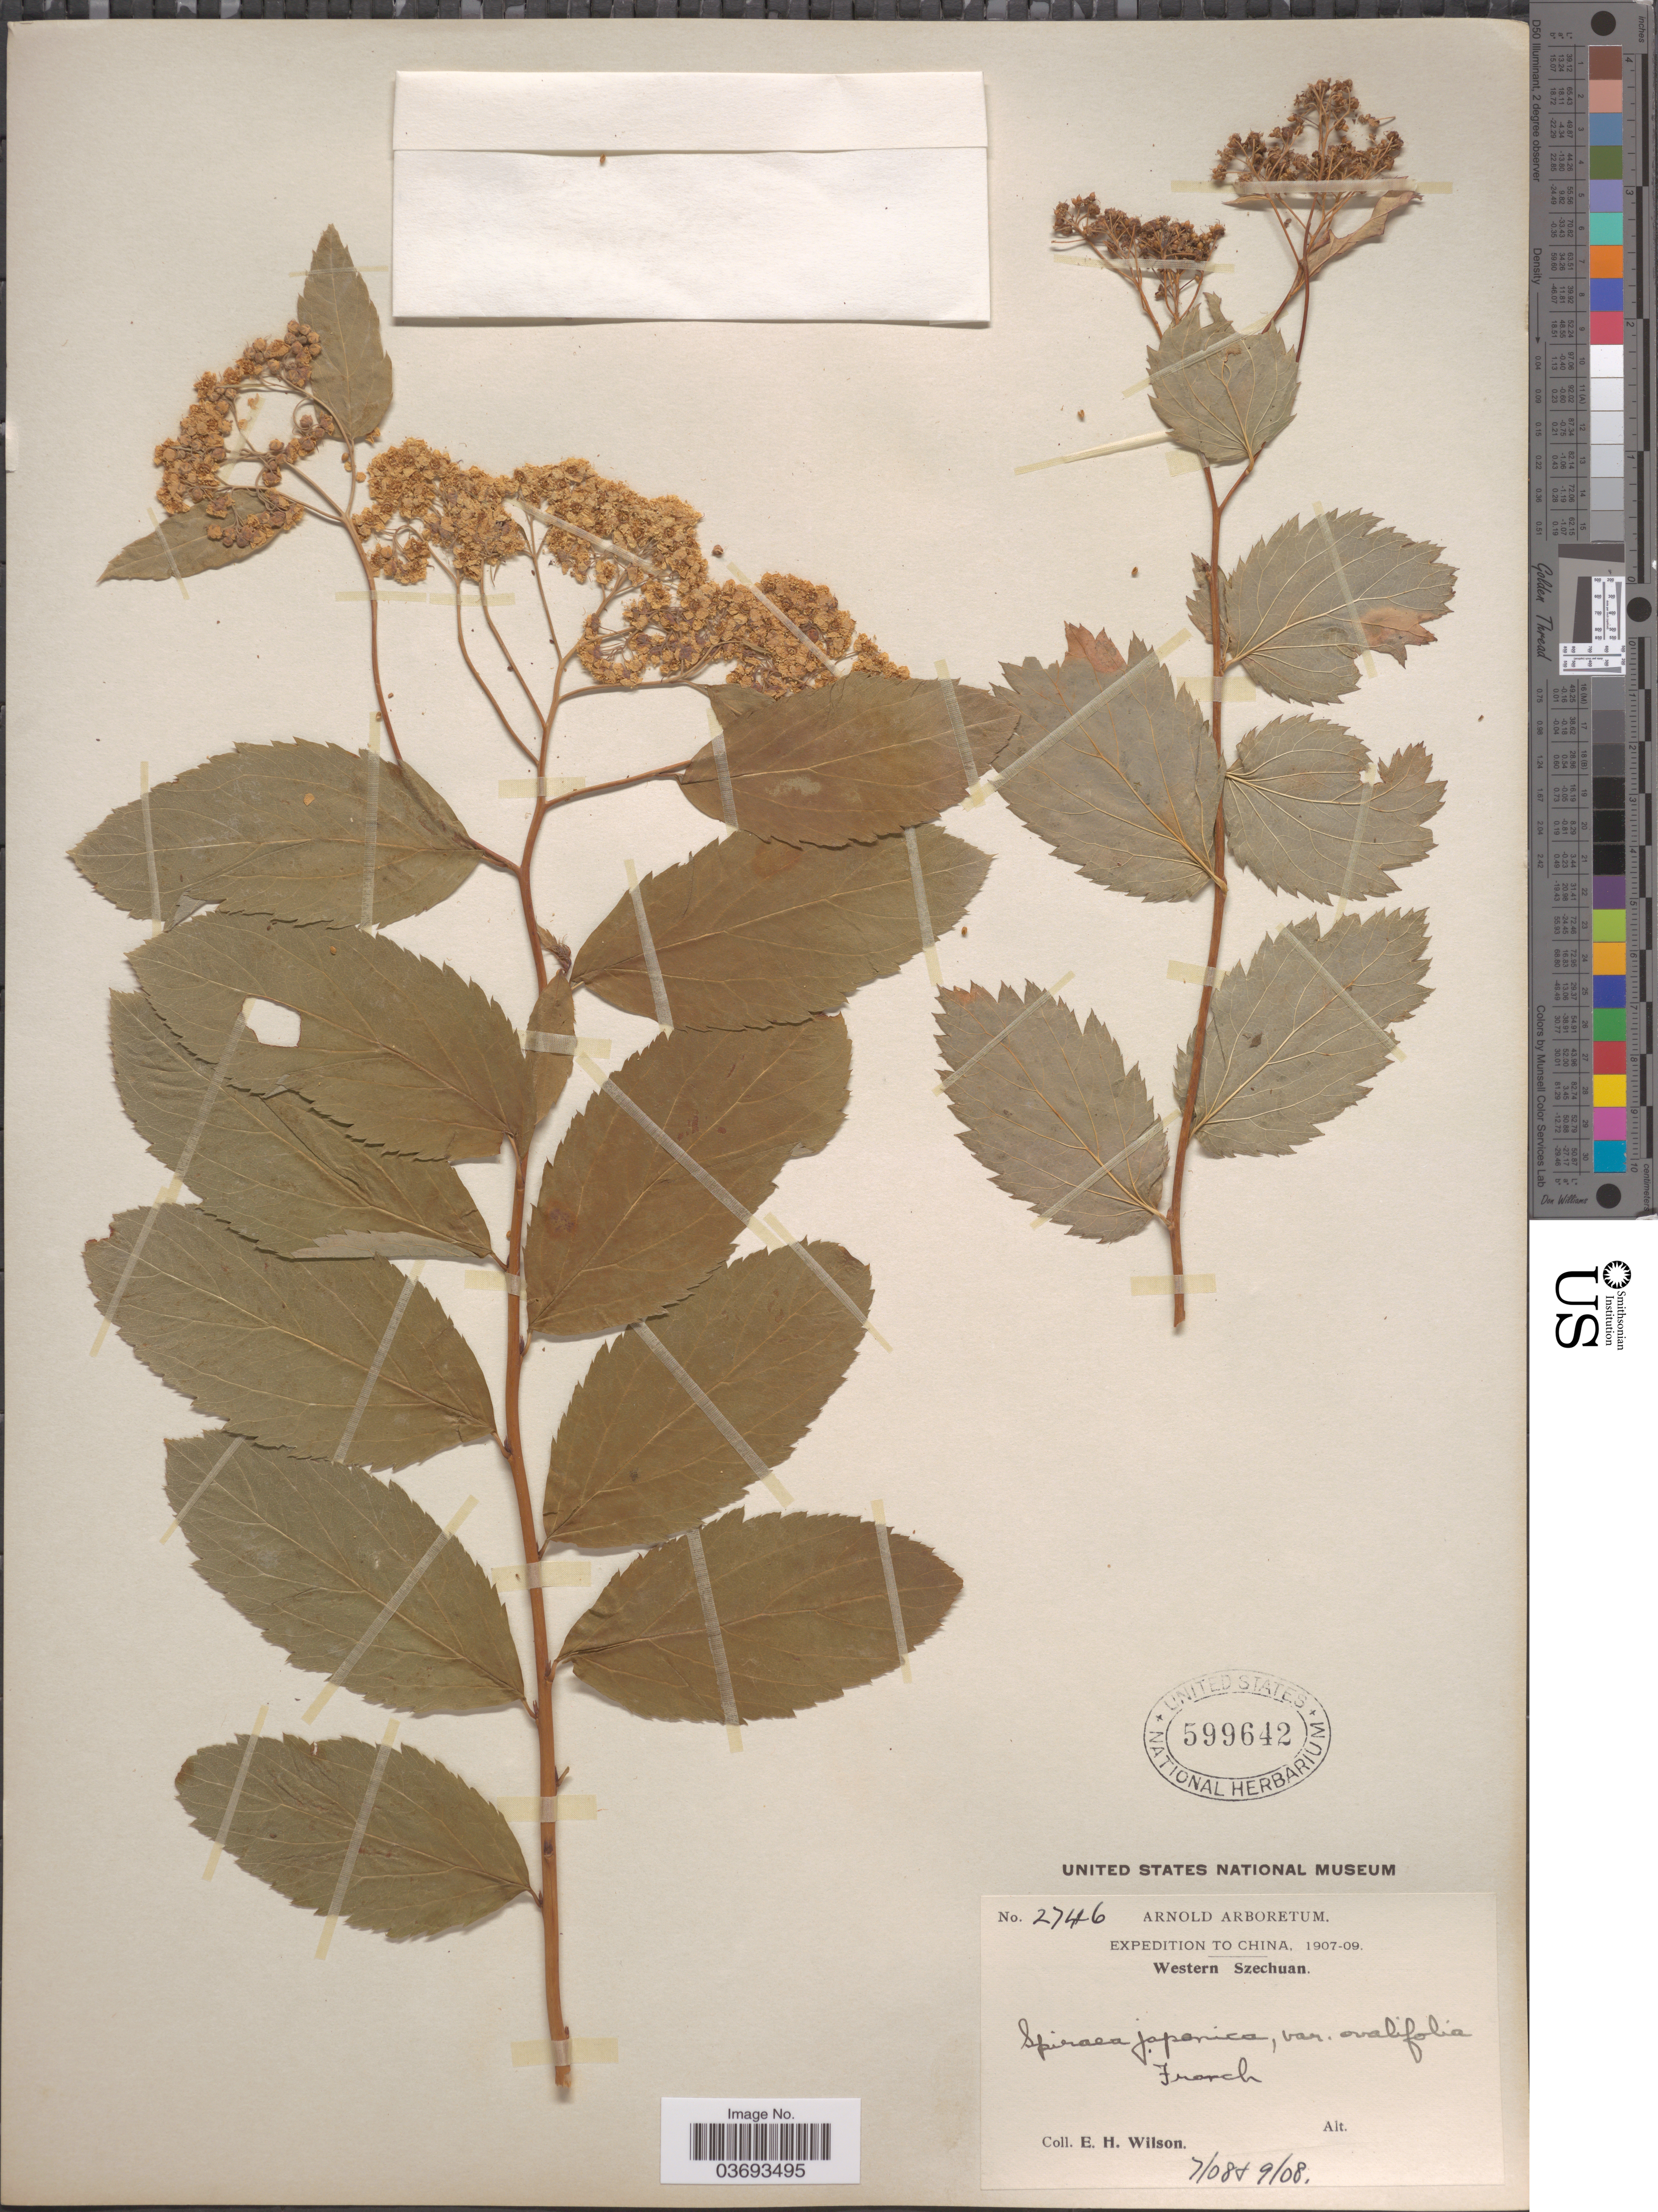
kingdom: Plantae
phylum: Tracheophyta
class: Magnoliopsida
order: Rosales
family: Rosaceae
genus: Spiraea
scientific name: Spiraea japonica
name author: L. f.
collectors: E. Wilson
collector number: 2746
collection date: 1908-07/1908-09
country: China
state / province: Sichuan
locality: Western Szechuan.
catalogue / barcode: US 599642